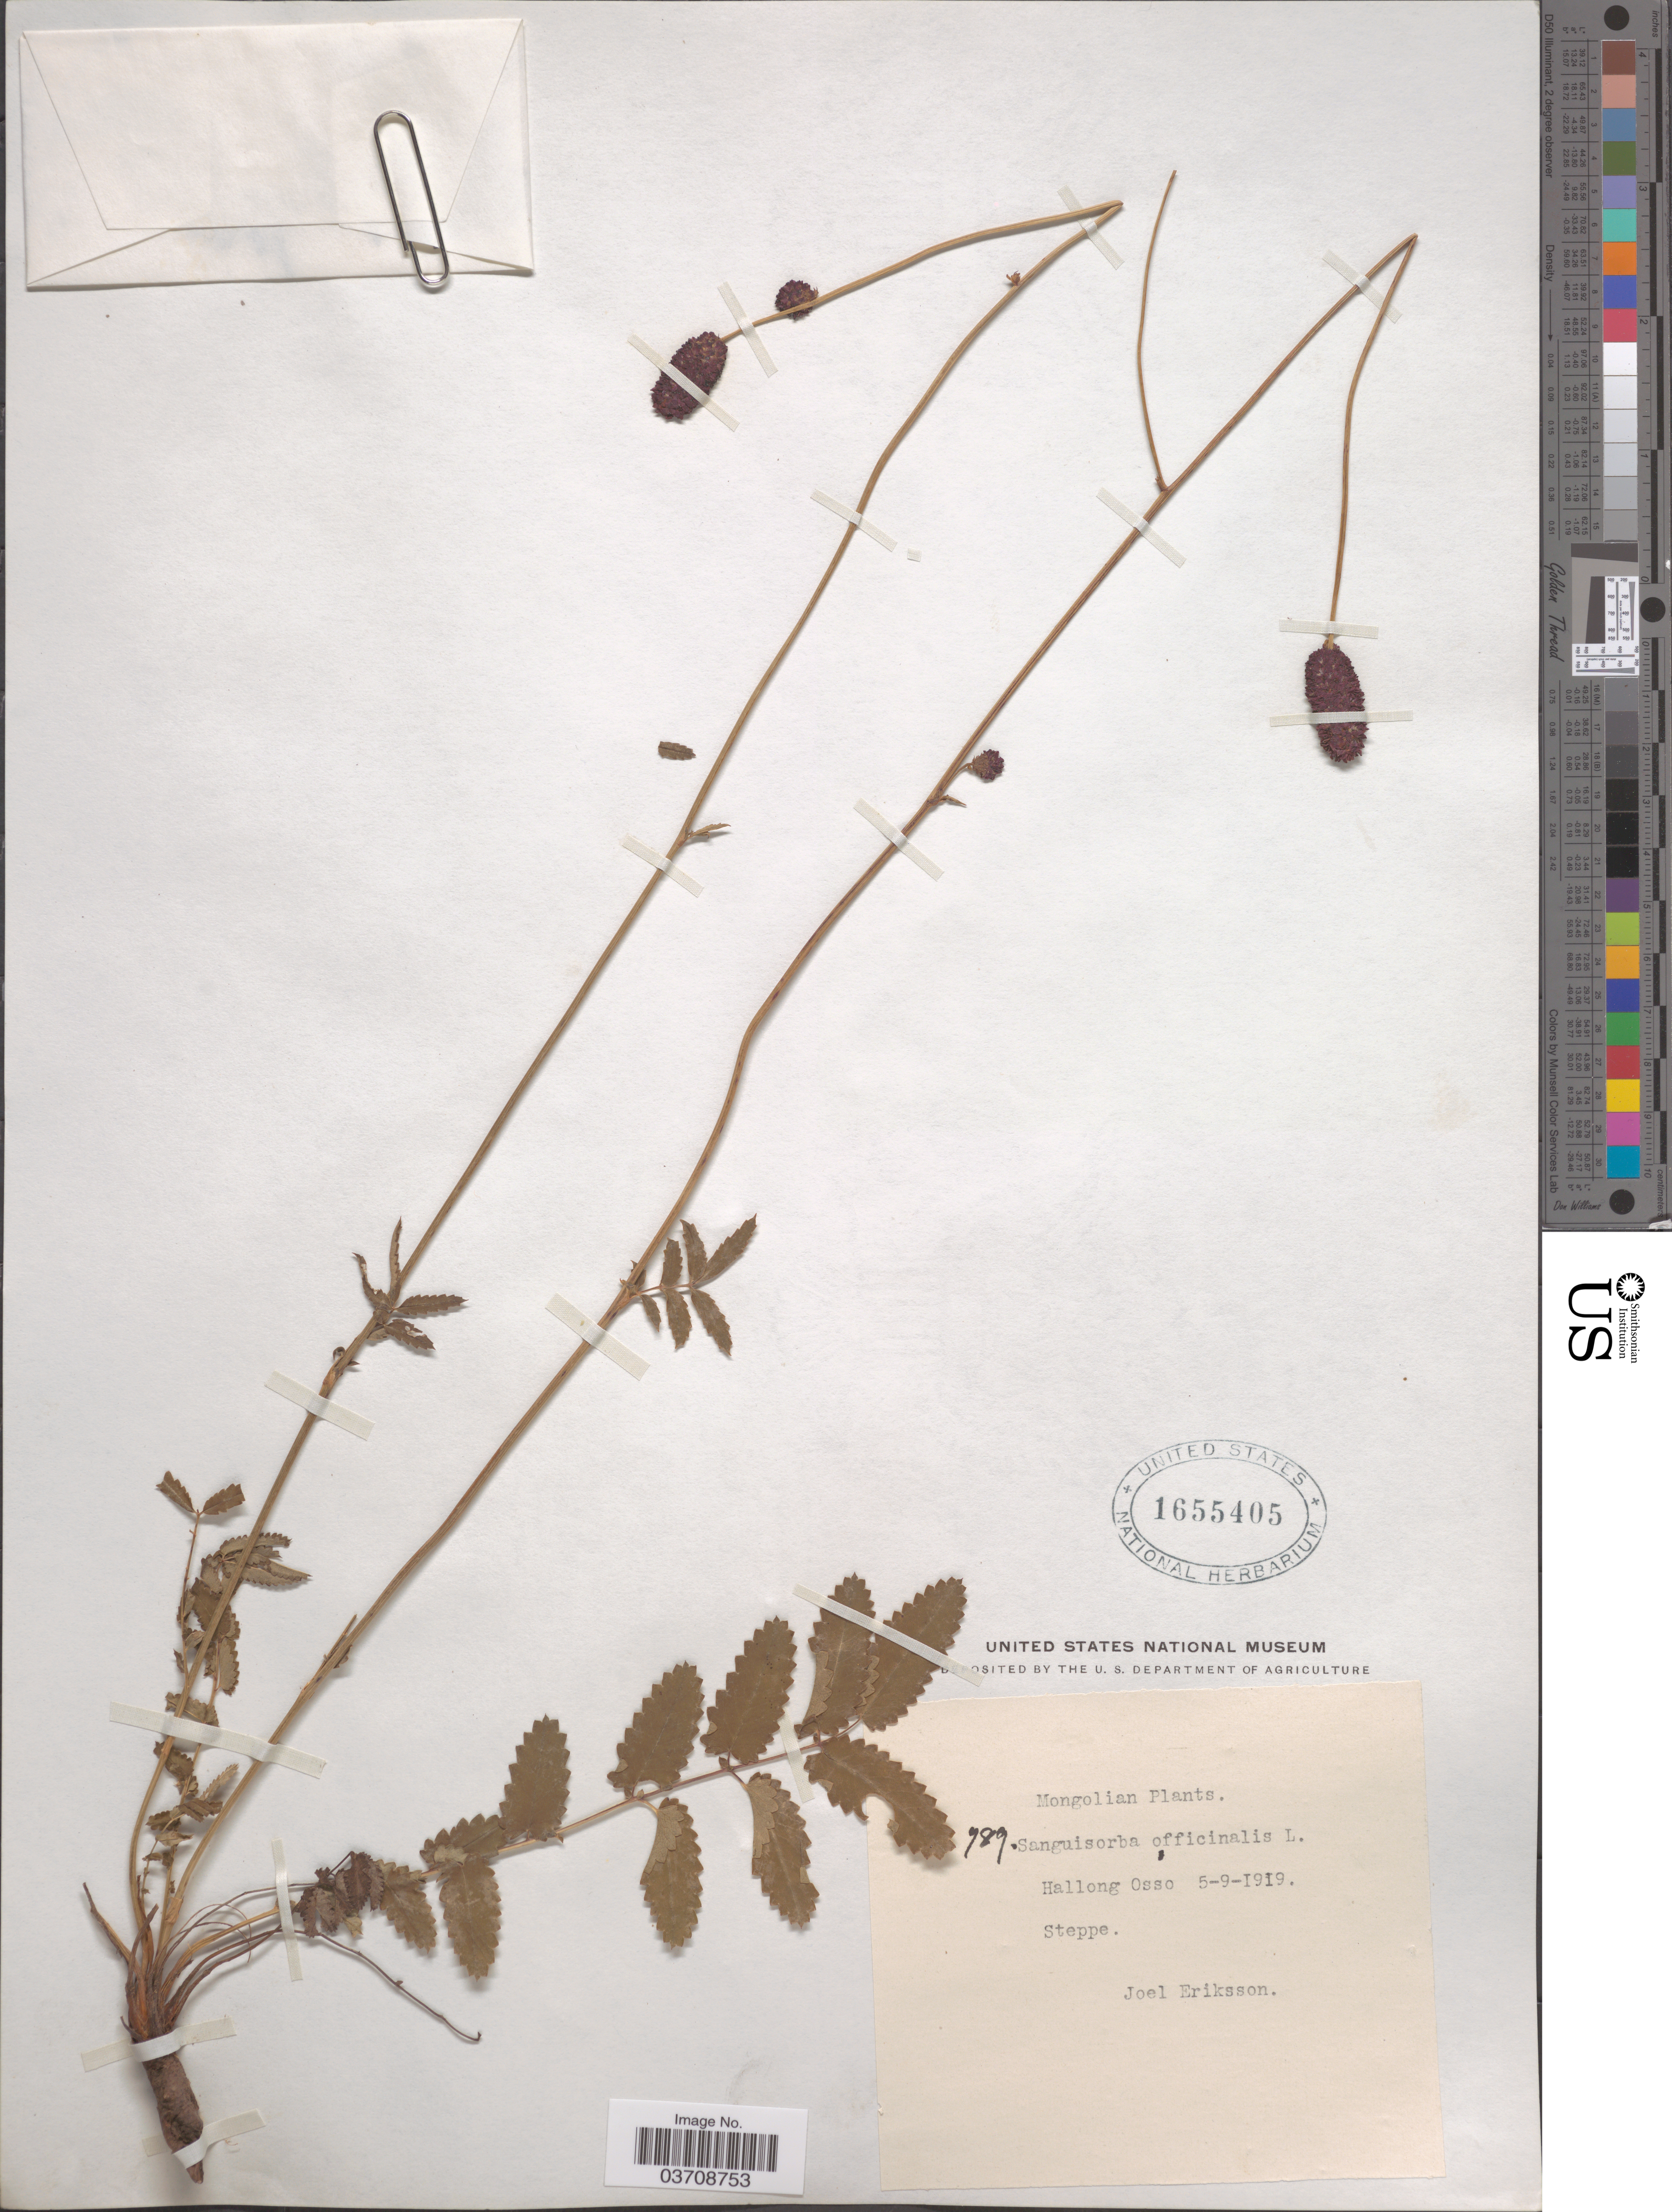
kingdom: Plantae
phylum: Tracheophyta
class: Magnoliopsida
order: Rosales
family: Rosaceae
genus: Sanguisorba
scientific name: Sanguisorba officinalis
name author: L.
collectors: J. Eriksson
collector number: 789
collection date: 1919-09-05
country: Mongolia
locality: Hallong Osso.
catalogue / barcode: US 1655405